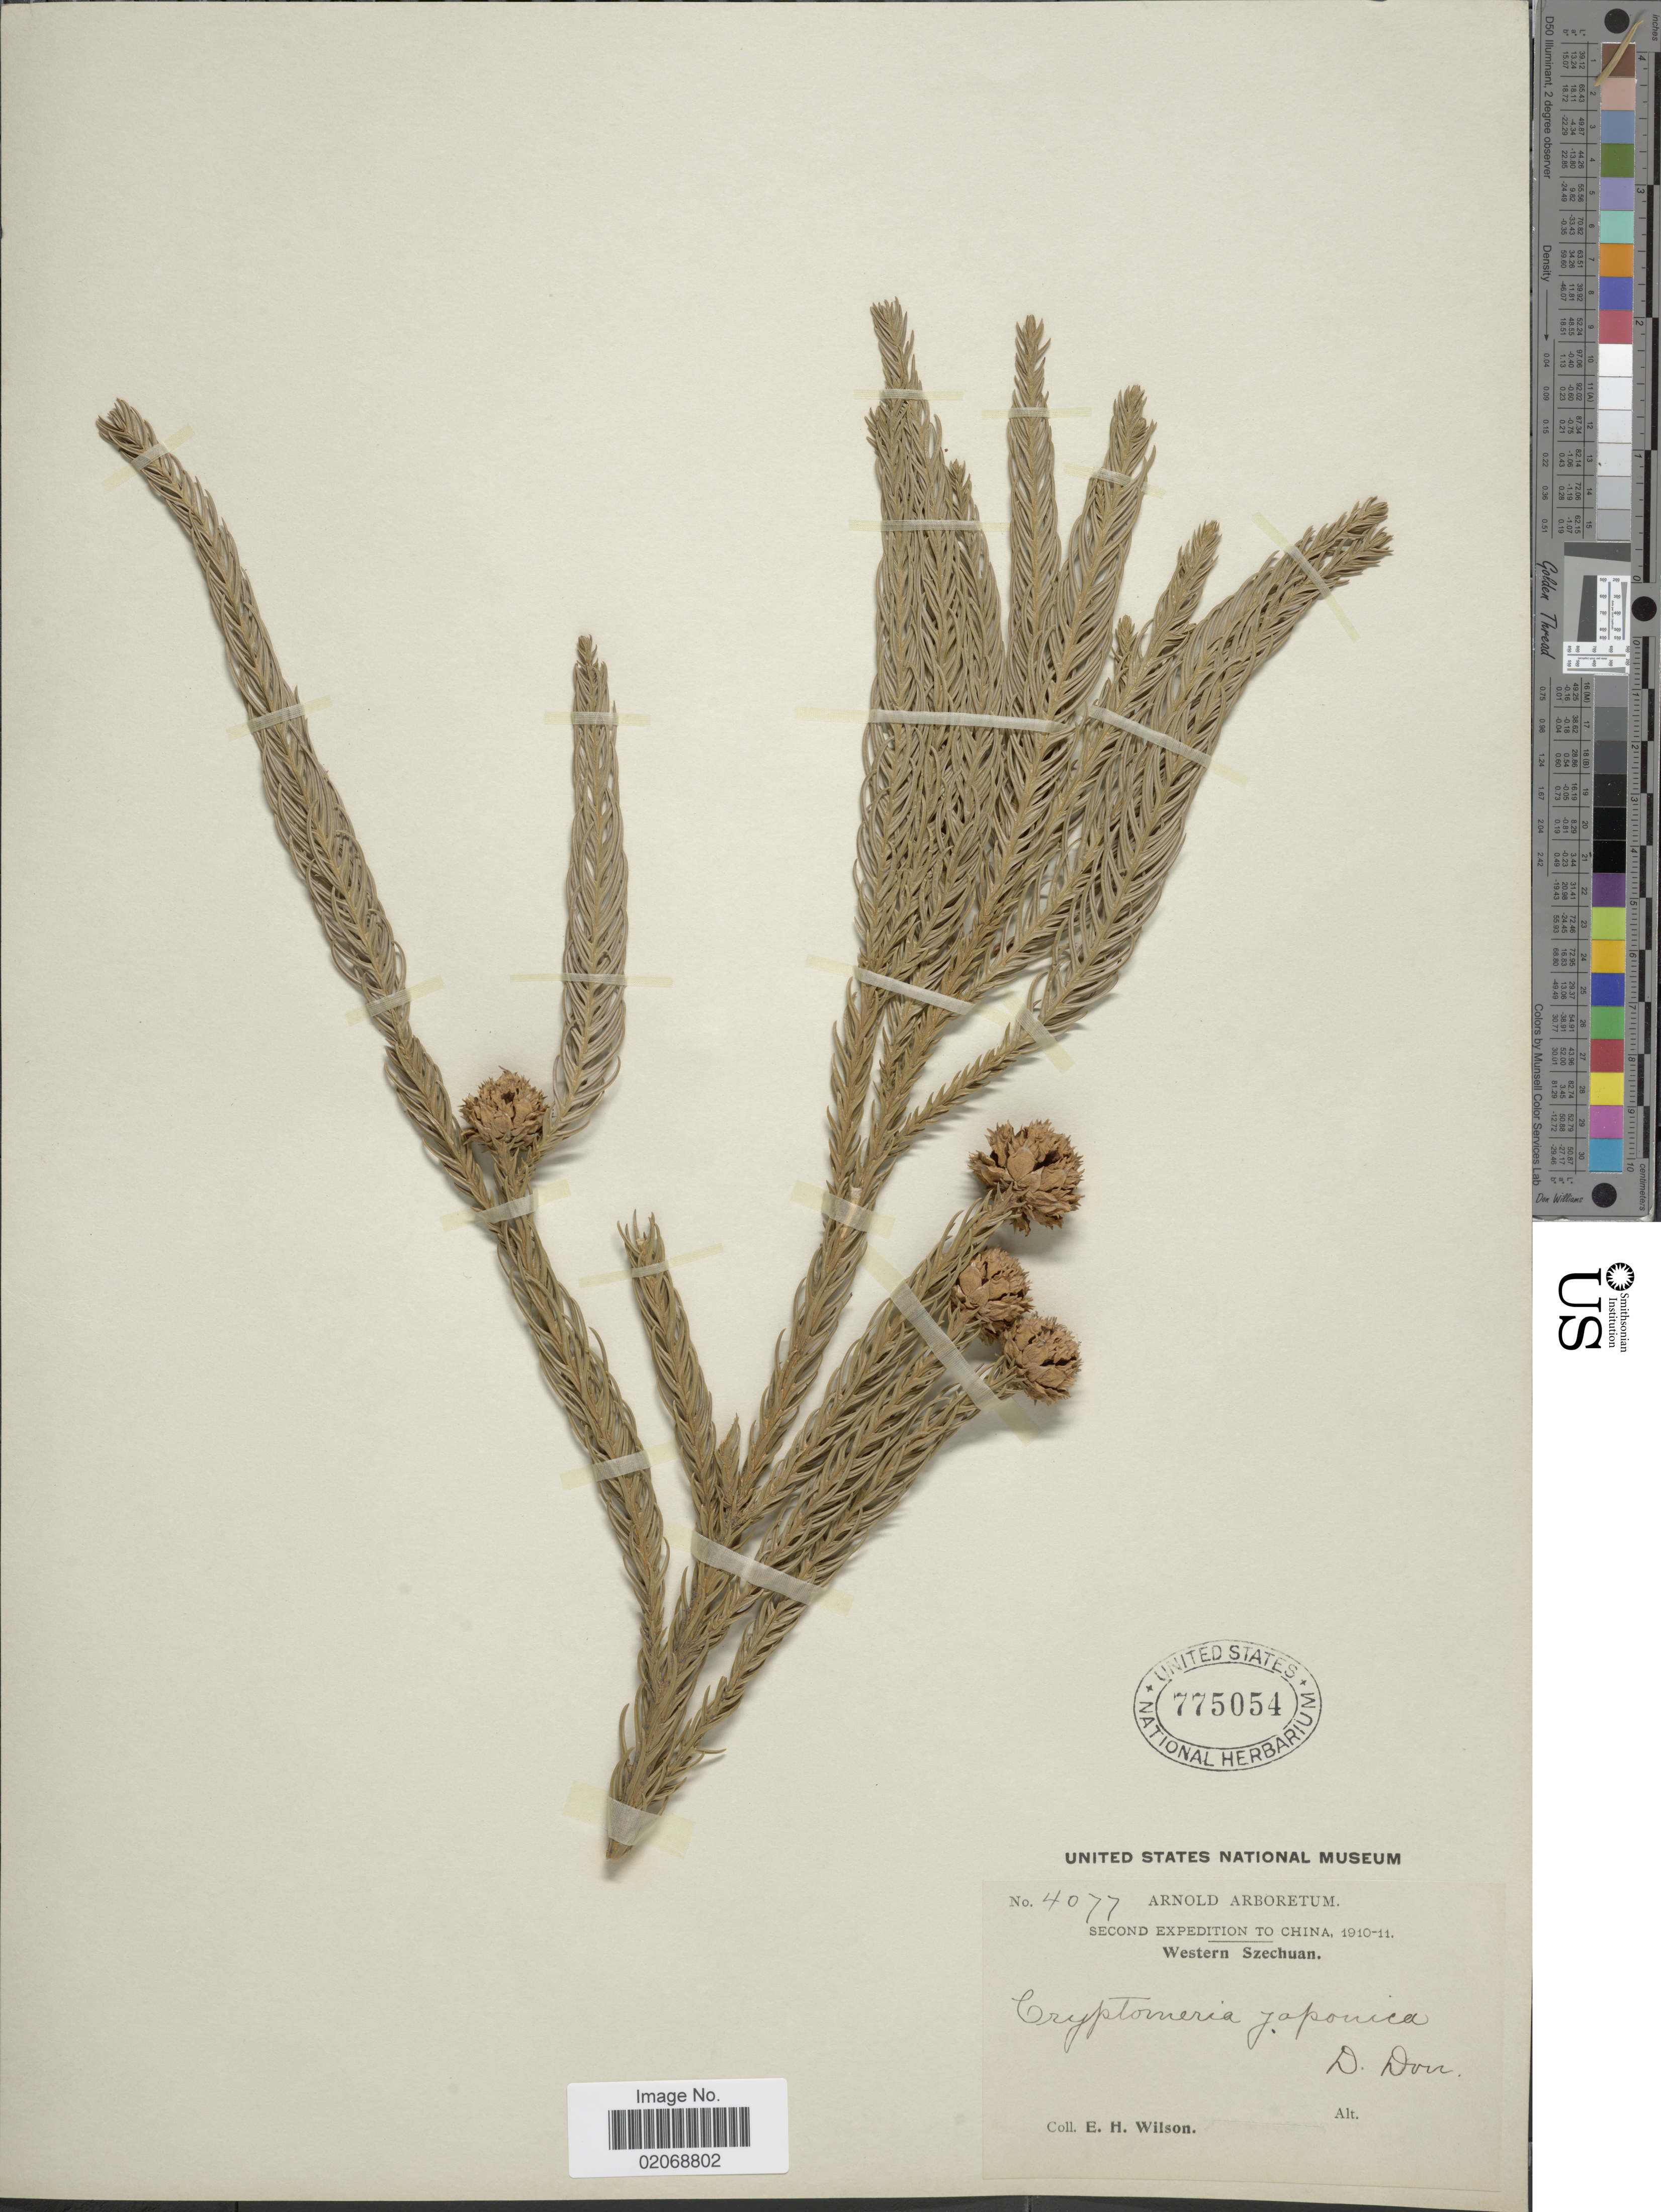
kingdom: Plantae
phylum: Tracheophyta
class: Pinopsida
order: Pinales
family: Cupressaceae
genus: Cryptomeria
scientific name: Cryptomeria japonica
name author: (Thunb. ex L. f.) D. Don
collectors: E. Wilson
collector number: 4077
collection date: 1910/1911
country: China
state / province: Sichuan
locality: Western Szchuan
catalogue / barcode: US 775054